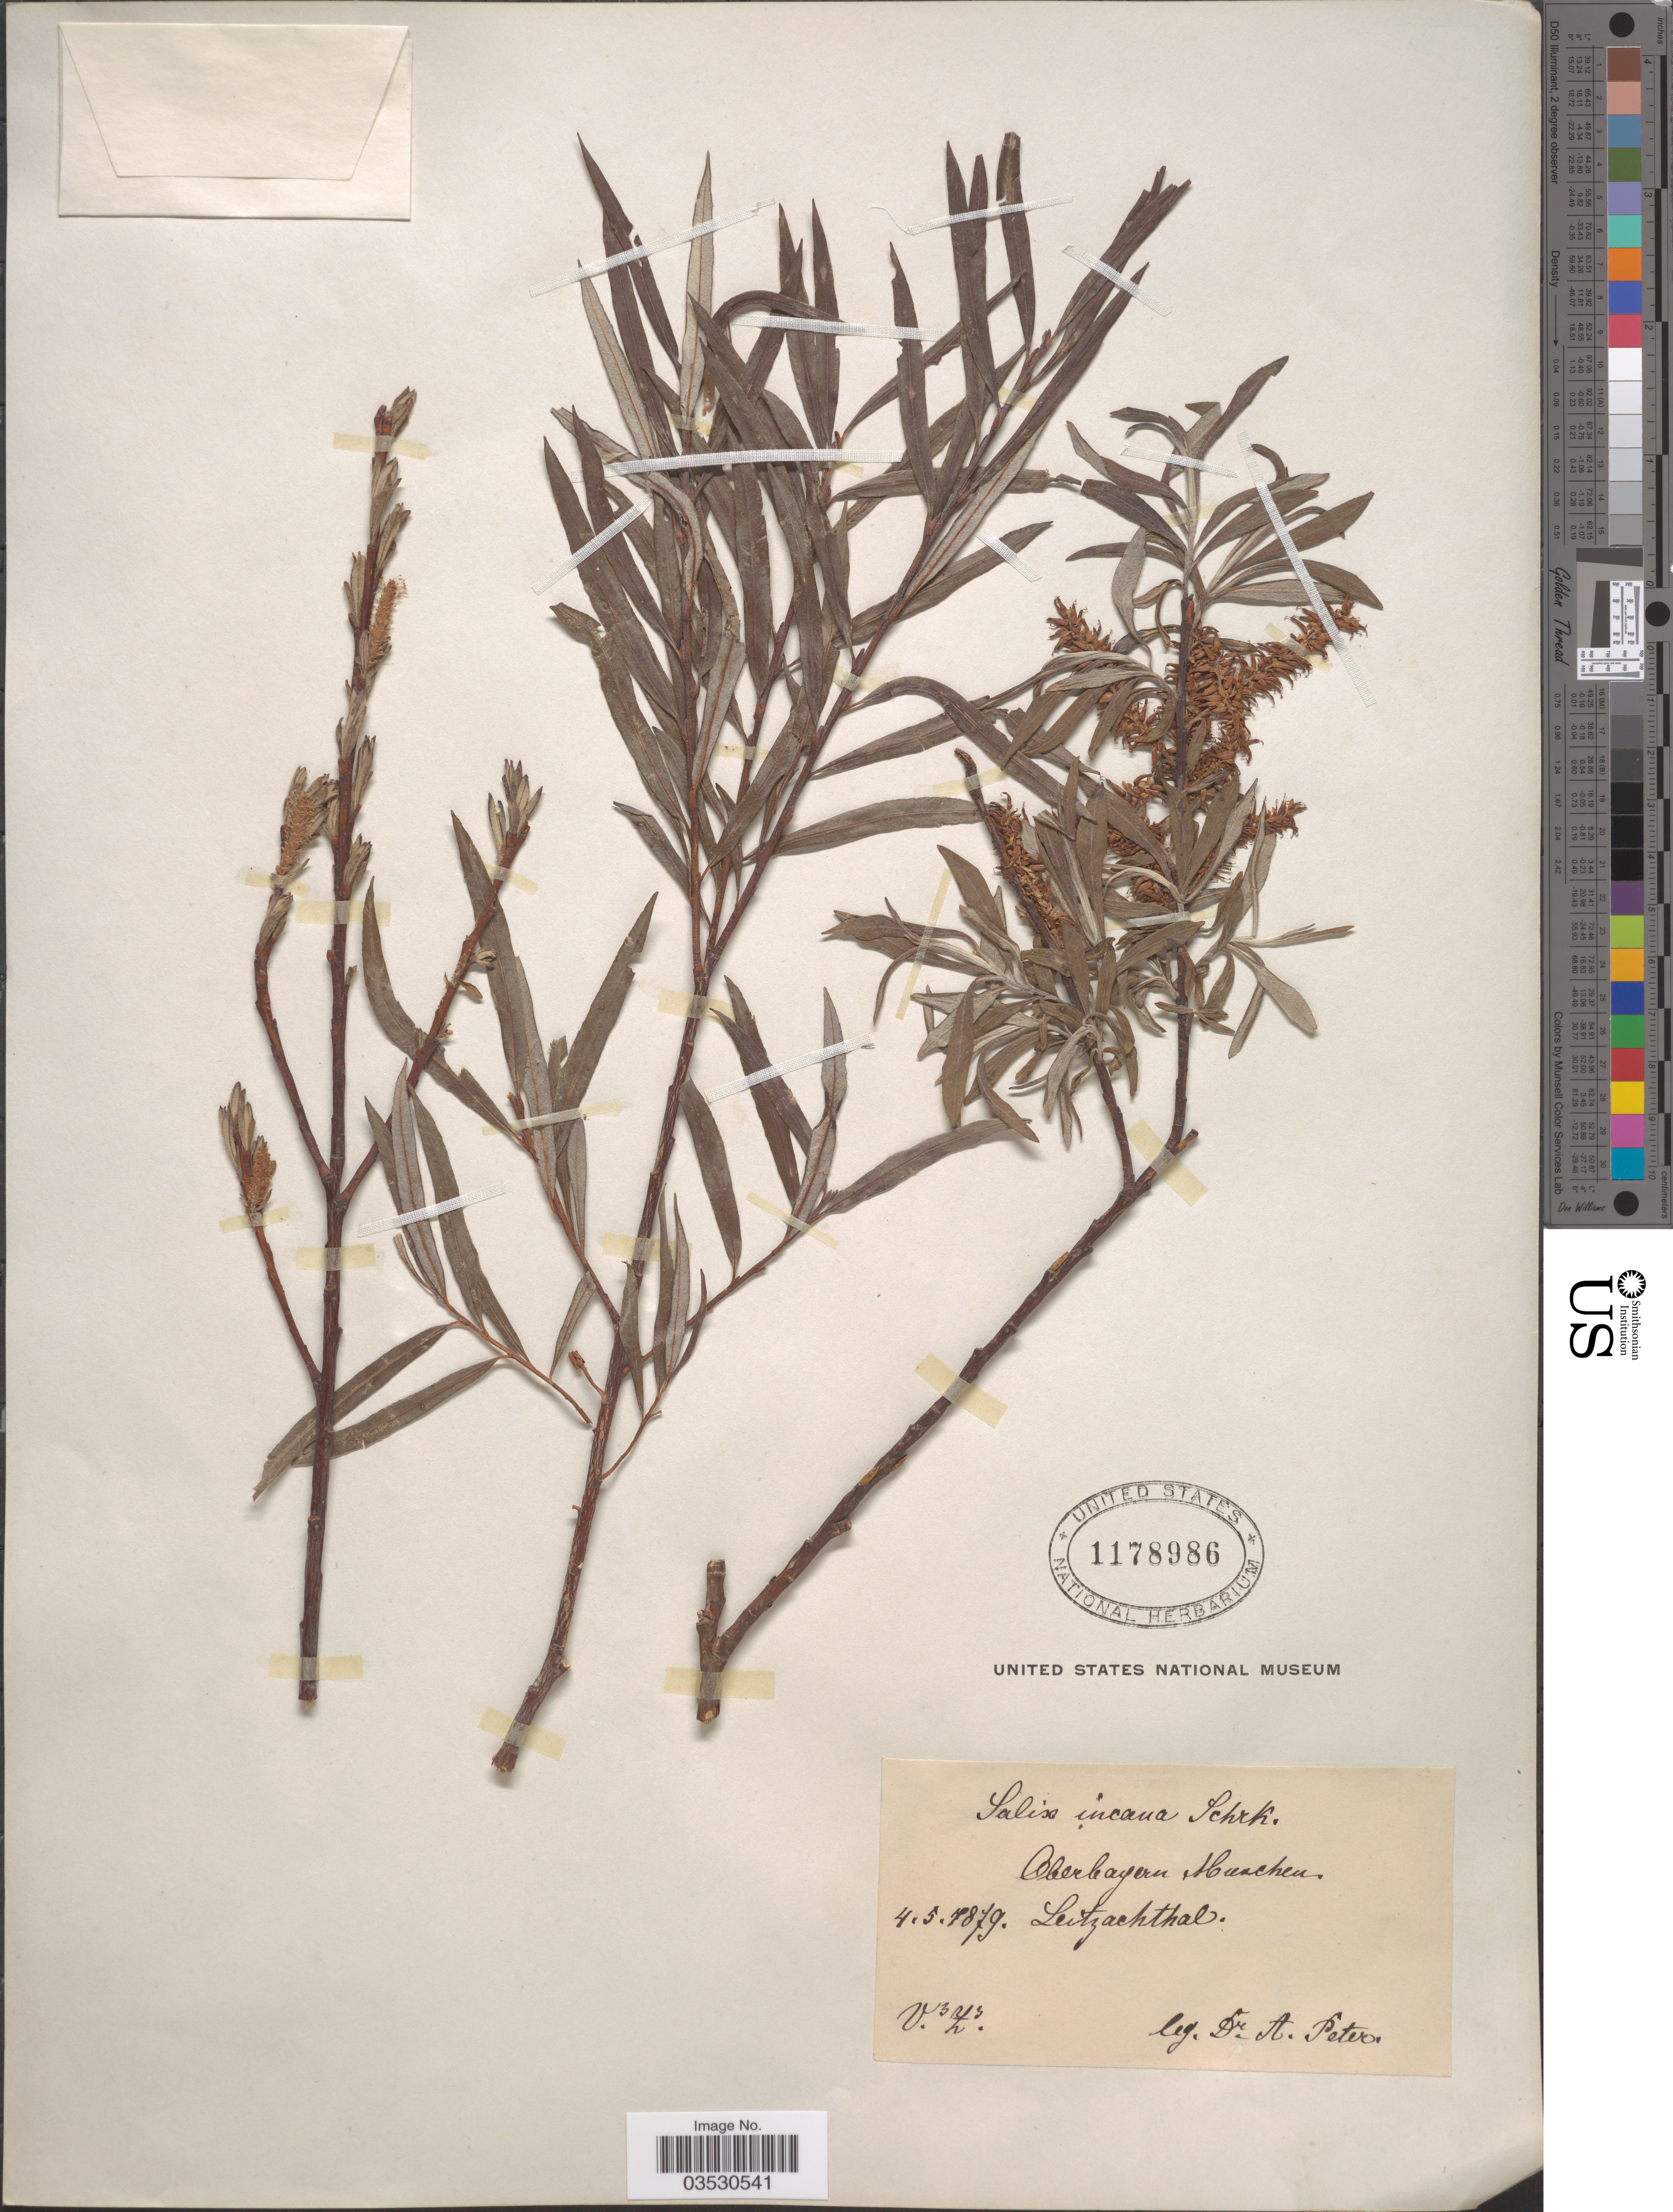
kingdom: Plantae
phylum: Tracheophyta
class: Magnoliopsida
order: Malpighiales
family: Salicaceae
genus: Salix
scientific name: Salix incana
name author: Michx.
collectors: A. Peter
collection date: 1879-05-04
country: Germany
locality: Oberbayern Munchen. Leitzachthal.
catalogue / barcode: US 1178986